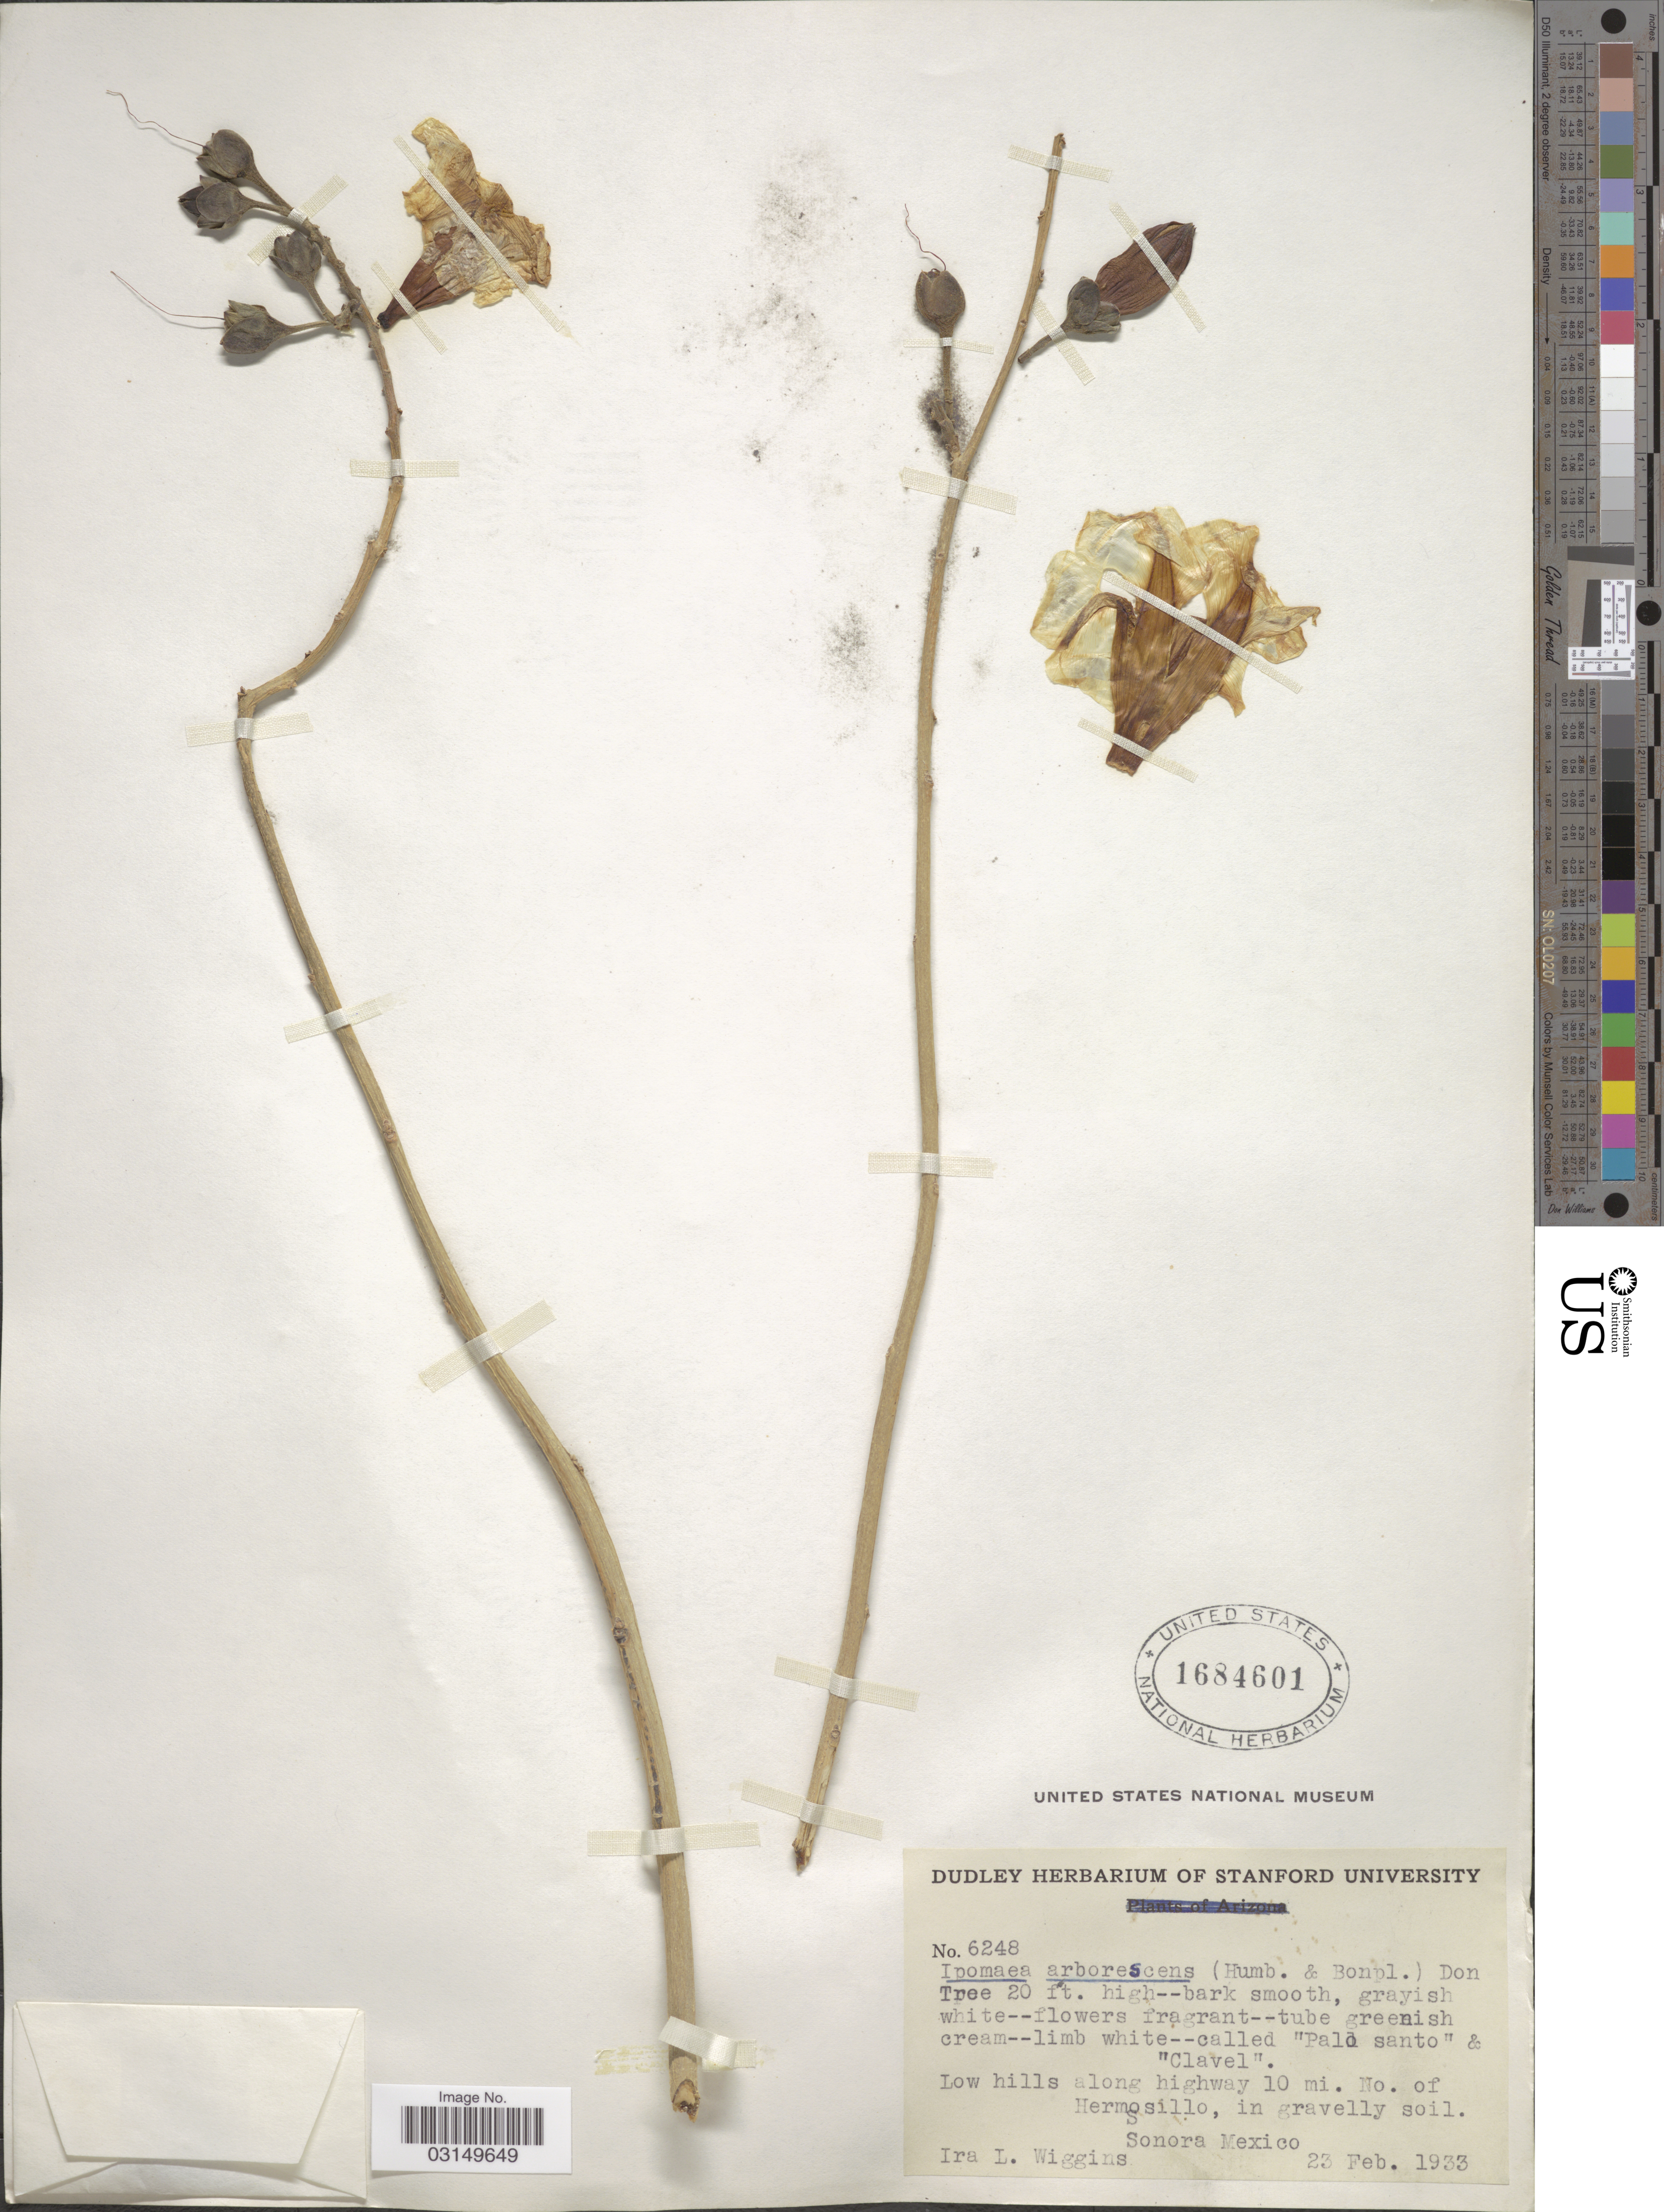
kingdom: Plantae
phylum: Tracheophyta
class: Magnoliopsida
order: Solanales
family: Convolvulaceae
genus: Ipomoea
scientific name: Ipomoea arborescens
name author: (Humb. & Bonpl. ex Willd.) G. Don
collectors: I. L. Wiggins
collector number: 6248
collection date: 1933-02-23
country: Mexico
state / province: Sonora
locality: Low hills along highway 10 mi. No. of Hermosillo.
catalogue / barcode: US 1684601